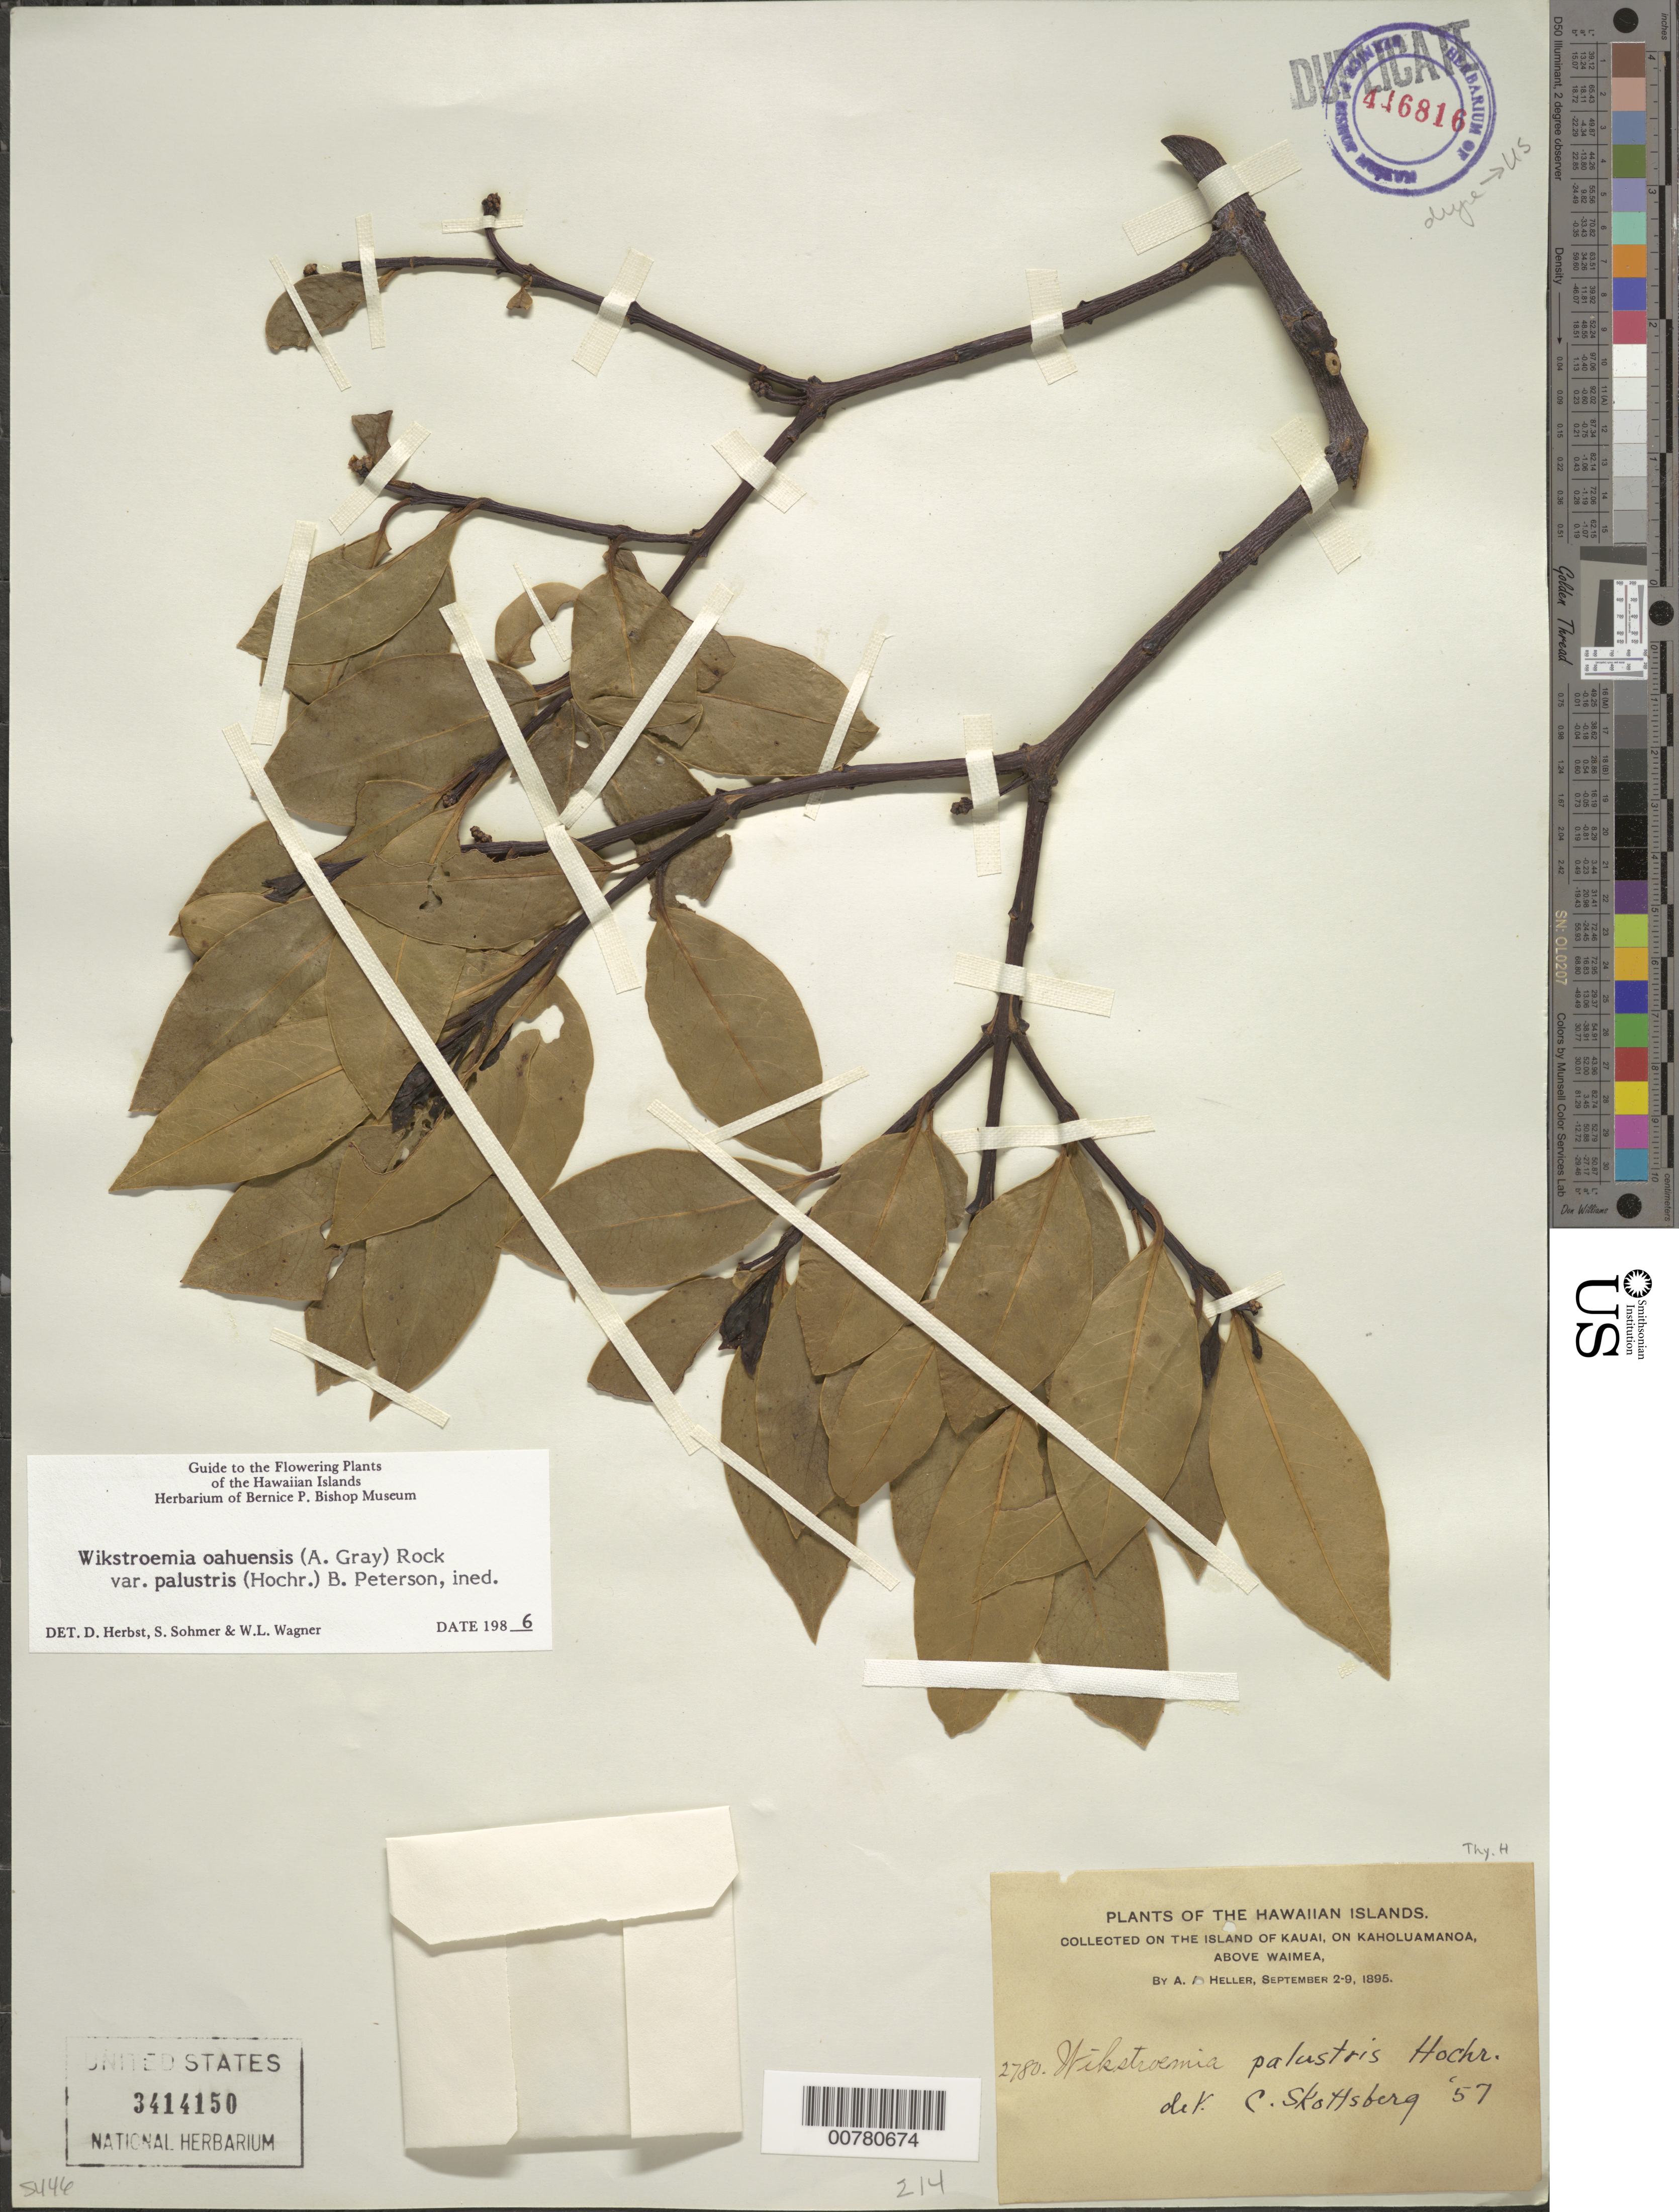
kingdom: Plantae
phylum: Tracheophyta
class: Magnoliopsida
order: Malvales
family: Thymelaeaceae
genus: Wikstroemia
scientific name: Wikstroemia oahuensis var. palustris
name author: (Hochr.) B. Peterson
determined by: Wagner, W. L.; Herbst, D. R.; Sohmer, S. H.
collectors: A. A. Heller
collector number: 2780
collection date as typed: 2 Sep 1895 to 9 Sep 1895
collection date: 1895-09-02/1895-09-09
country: United States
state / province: Hawaii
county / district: Kauai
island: Kaua'i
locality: On Kaholuamanoa, above Waimea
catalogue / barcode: US 3414150